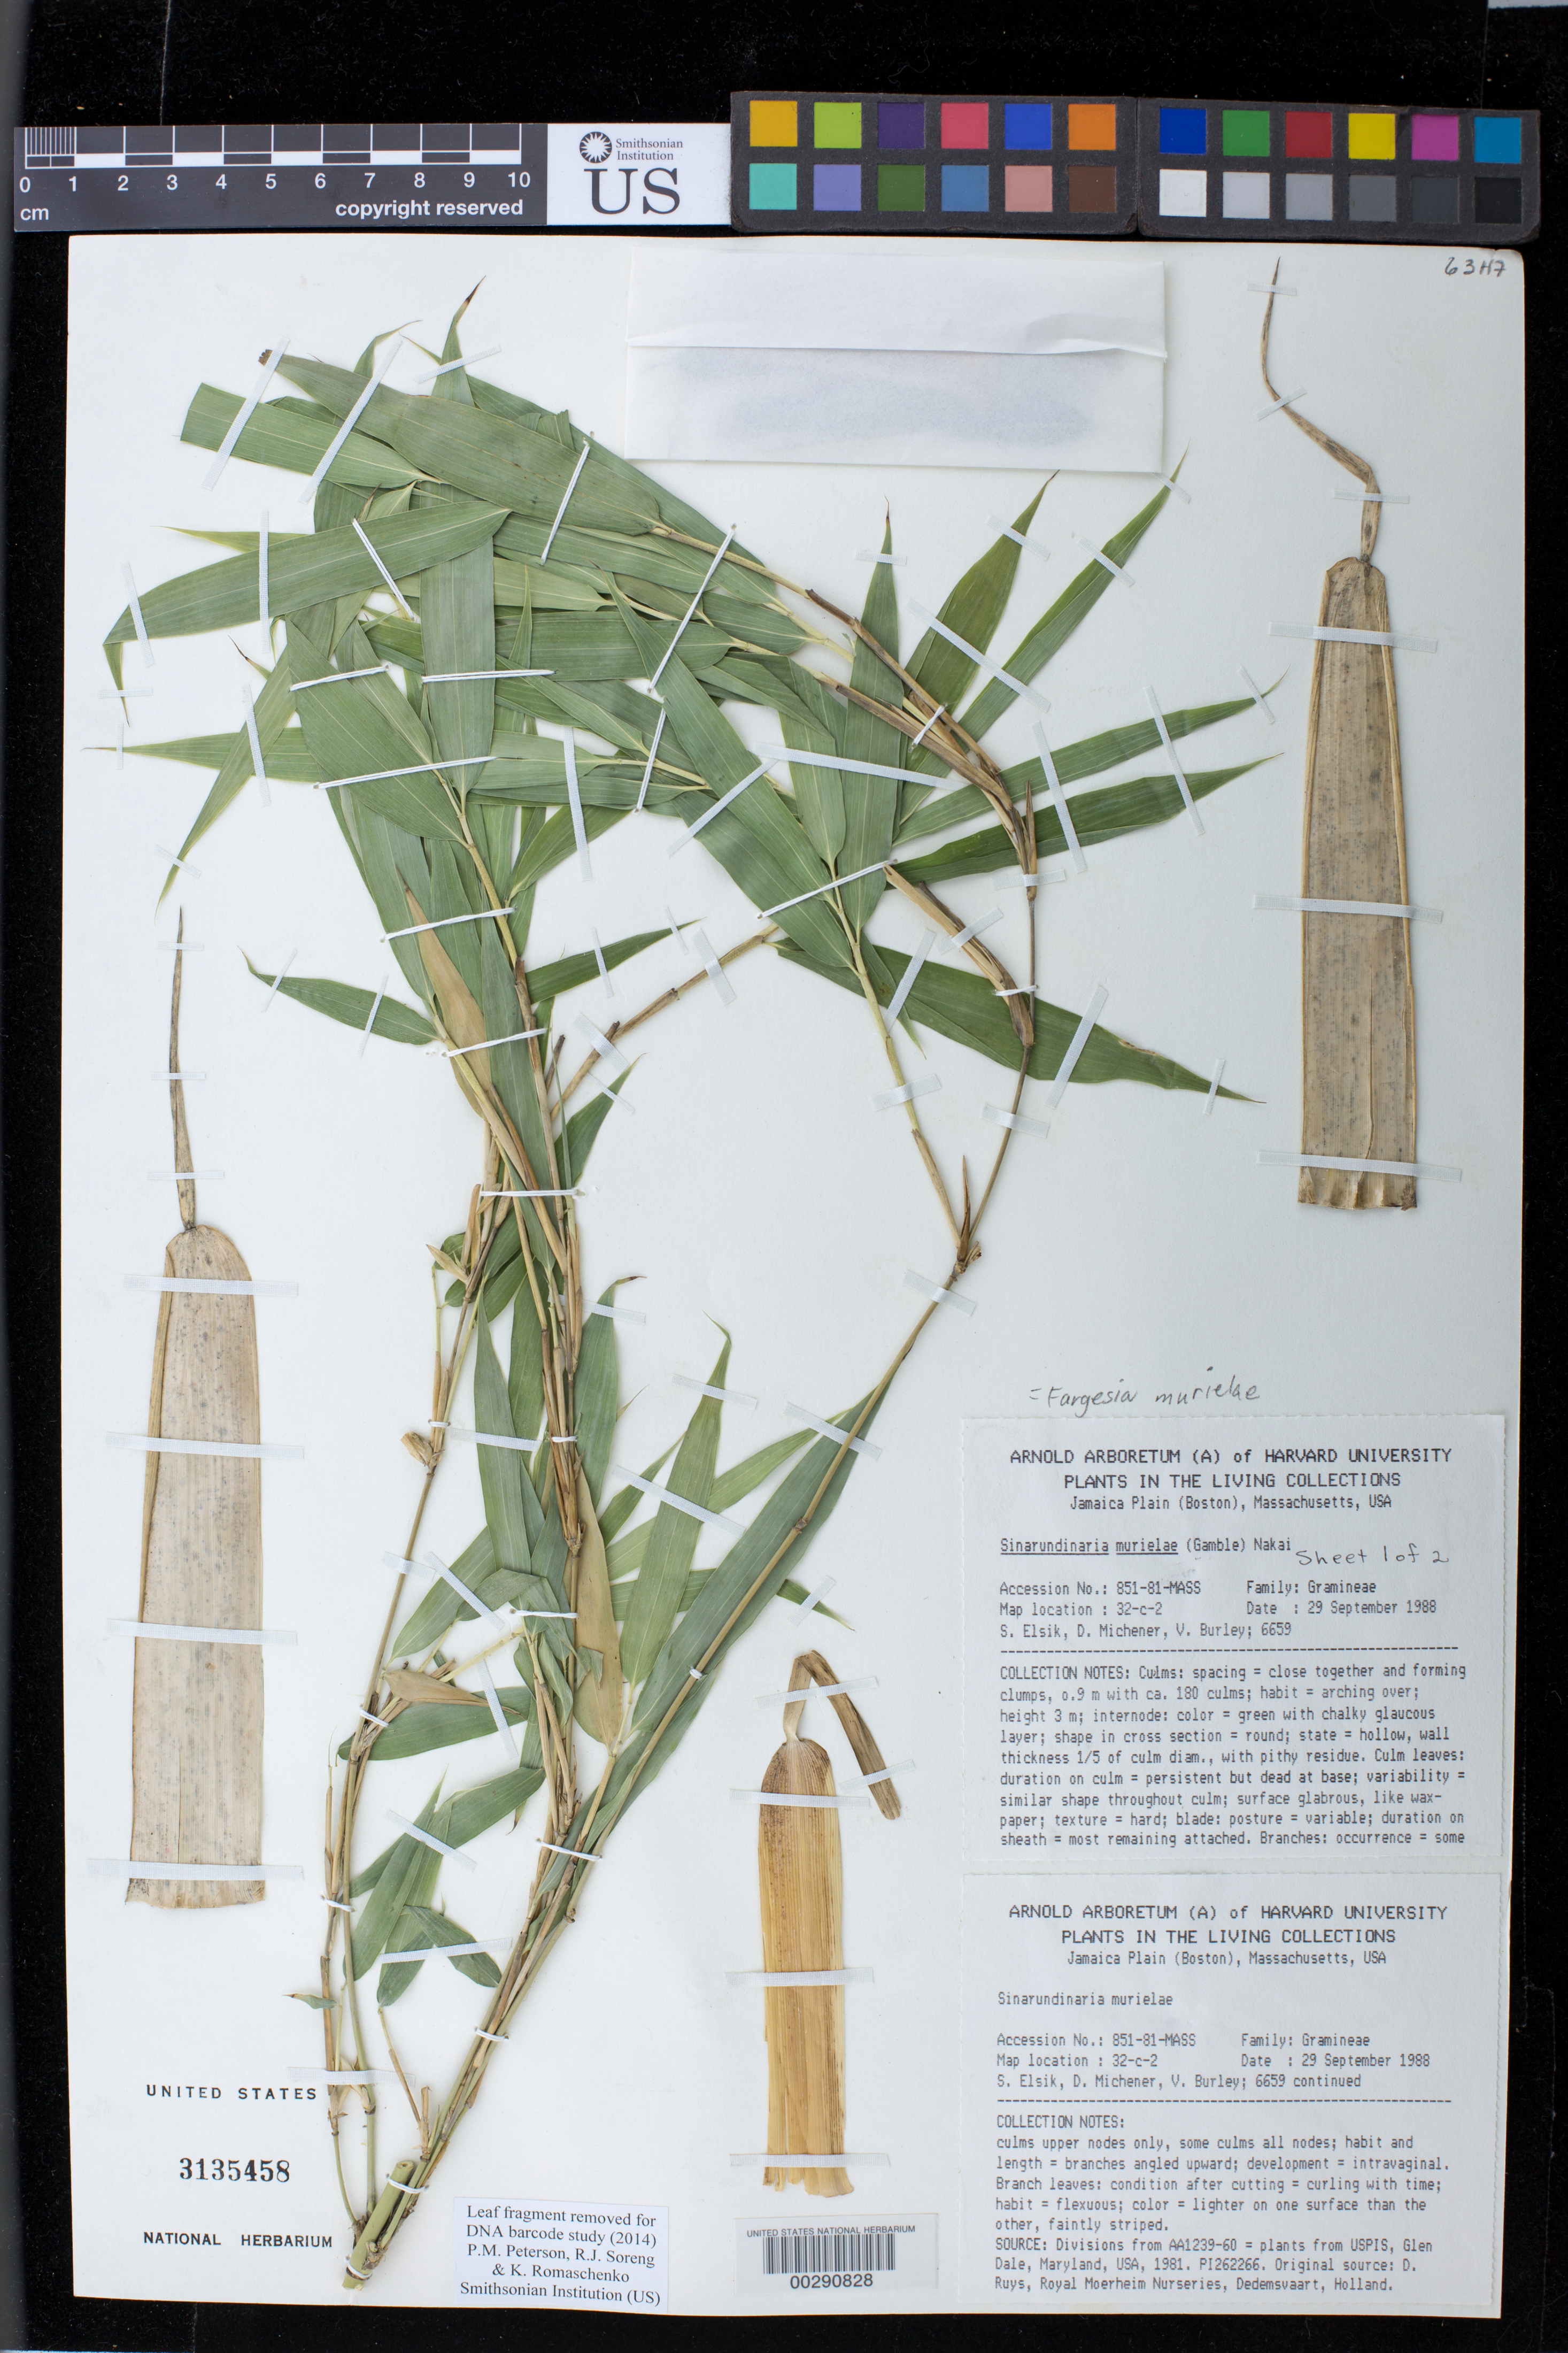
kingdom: Plantae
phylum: Tracheophyta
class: Liliopsida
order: Poales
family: Poaceae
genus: Fargesia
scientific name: Fargesia murielae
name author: (Gamble) T.P. Yi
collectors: S. Elsik, D. Michener & V. Burley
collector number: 6659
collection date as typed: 29 Sep 1988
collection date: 1988-09-29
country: United States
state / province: Florida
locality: Southern Florida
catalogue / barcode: US 3135458